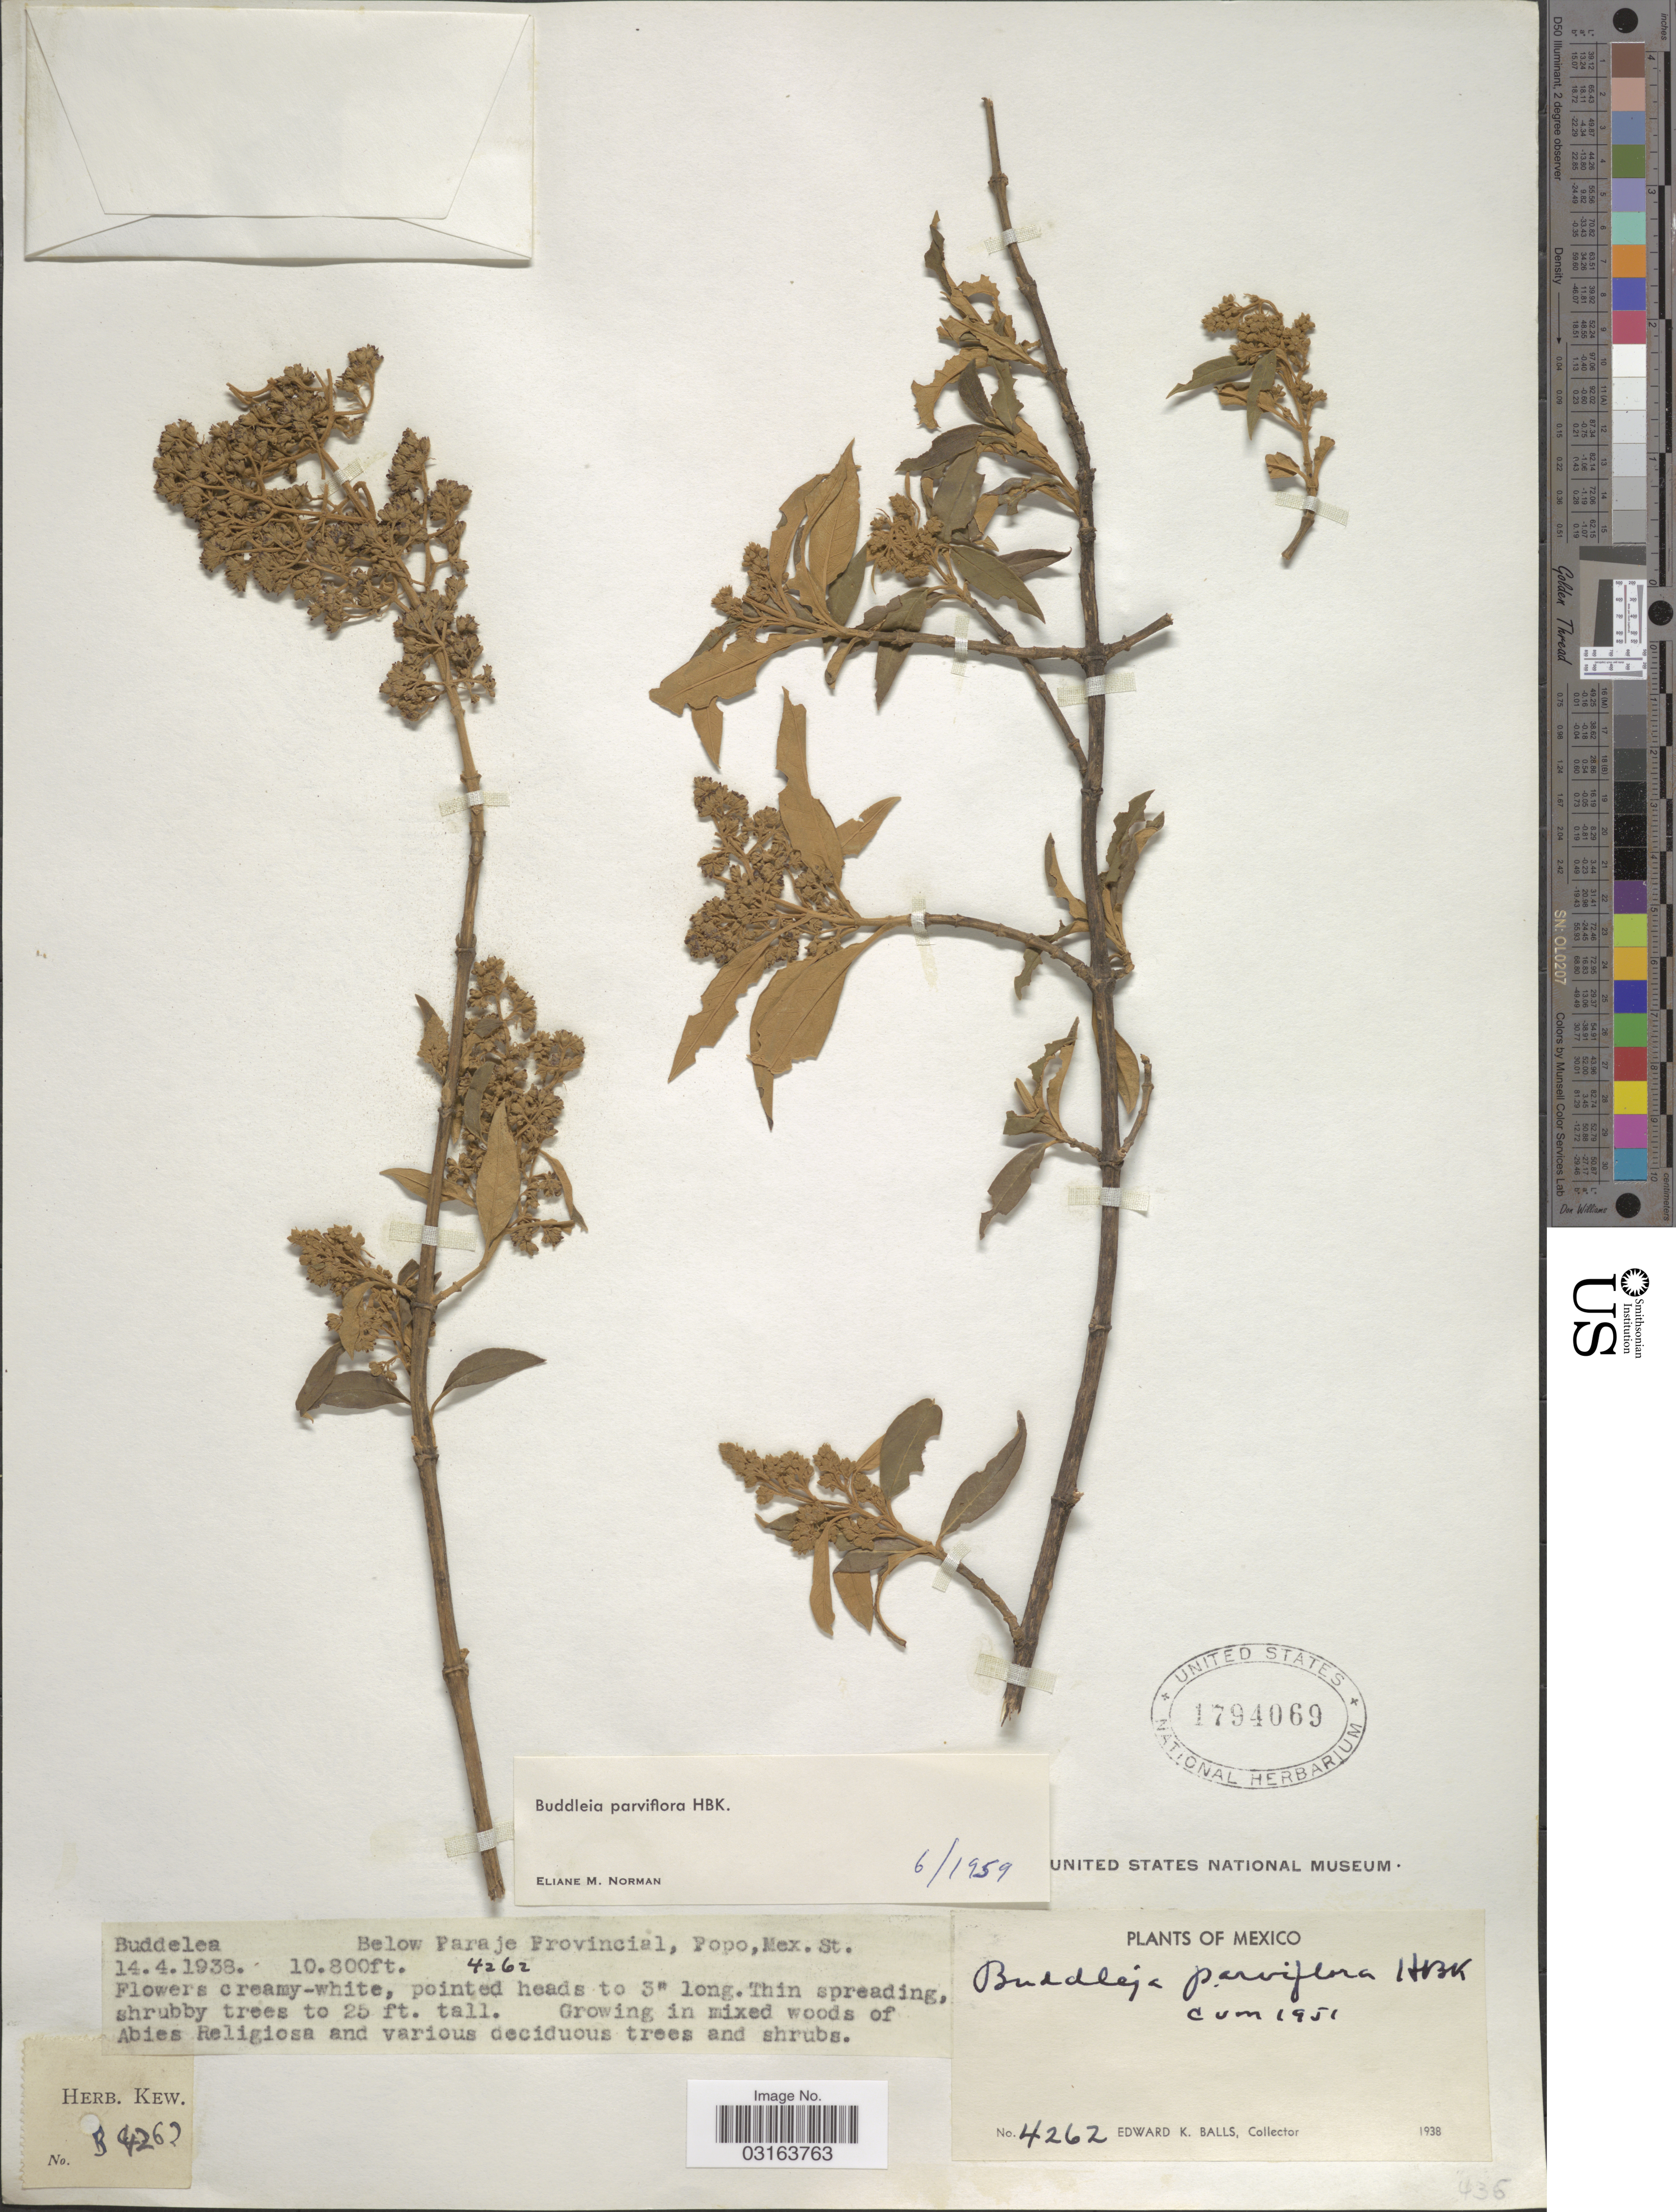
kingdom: Plantae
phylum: Tracheophyta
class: Magnoliopsida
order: Lamiales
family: Scrophulariaceae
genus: Buddleja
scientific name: Buddleja parviflora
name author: Kunth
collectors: E. K. Balls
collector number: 4262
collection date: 1938-04-14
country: Mexico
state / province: México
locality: Below Paraje Provincial, Popo, Mex. St.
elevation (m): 3292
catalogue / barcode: US 1794069